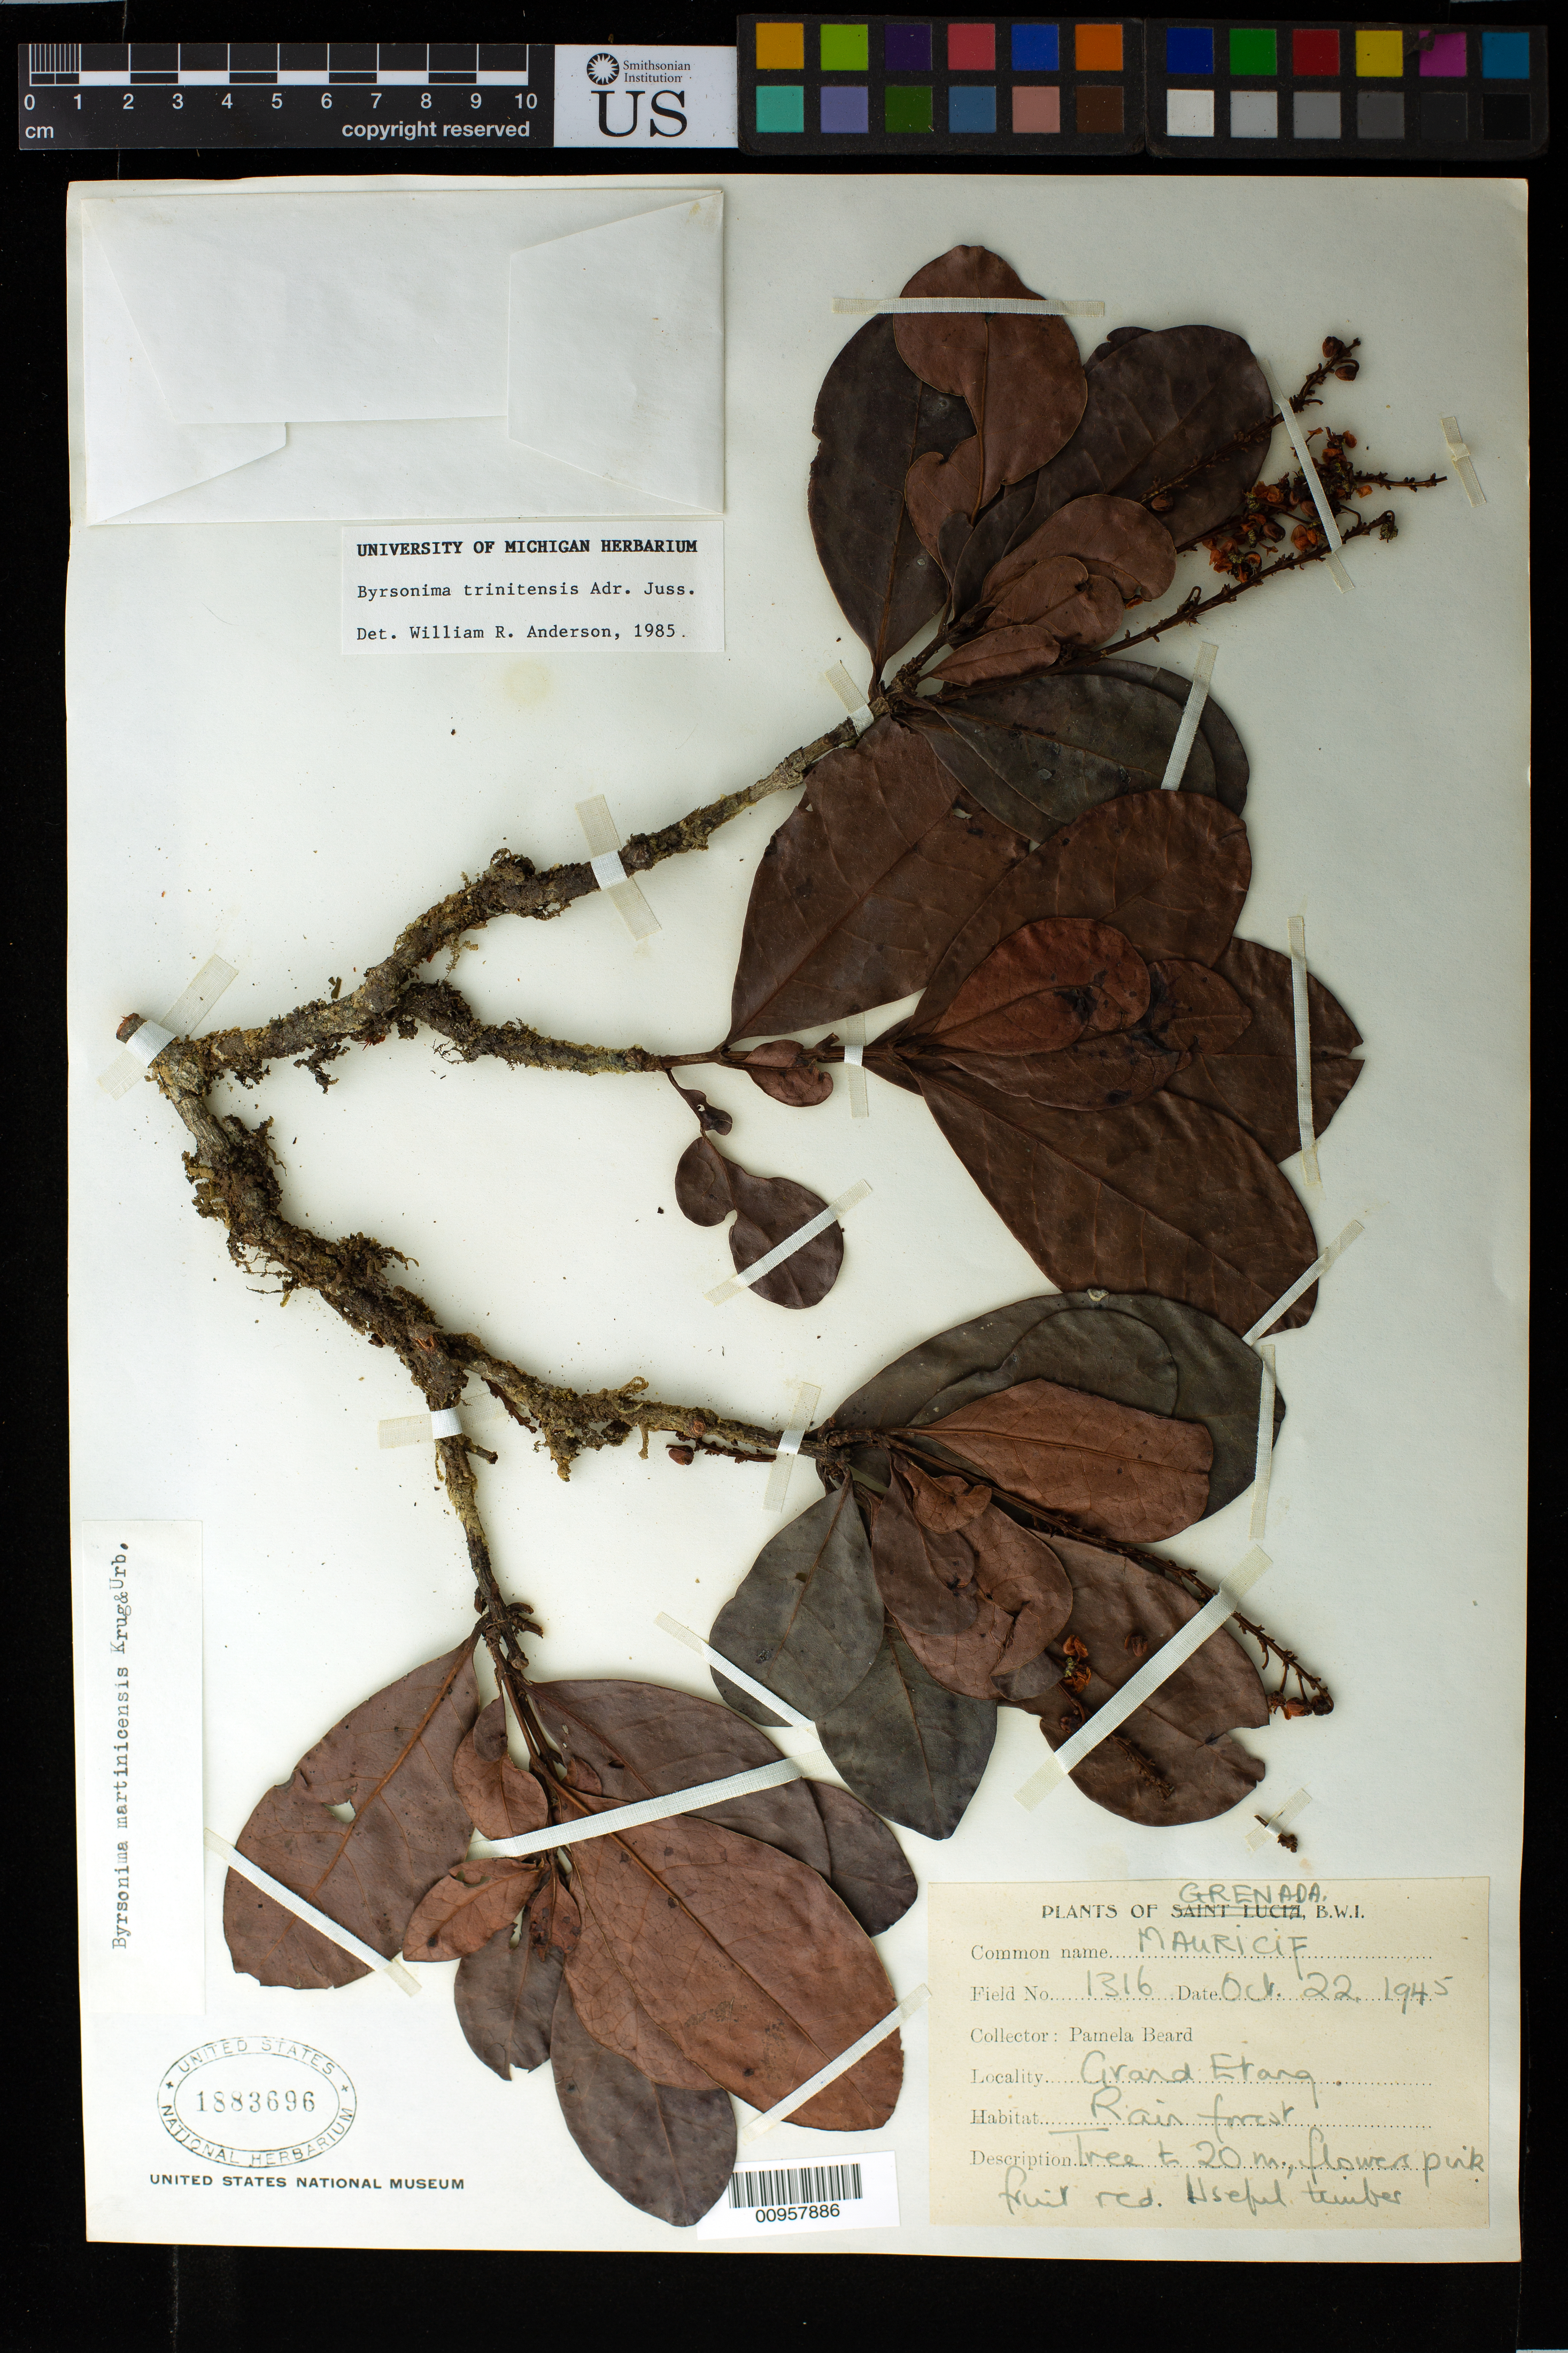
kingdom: Plantae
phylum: Tracheophyta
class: Magnoliopsida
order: Malpighiales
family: Malpighiaceae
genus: Byrsonima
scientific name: Byrsonima trinitensis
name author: A. Juss.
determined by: Anderson, W. R., (MICH), University of Michigan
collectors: P. Beard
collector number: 1316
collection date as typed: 22 Oct 1945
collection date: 1945-10-22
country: Grenada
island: Grenada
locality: Grand Etang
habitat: Rainforest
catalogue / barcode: US 1883696